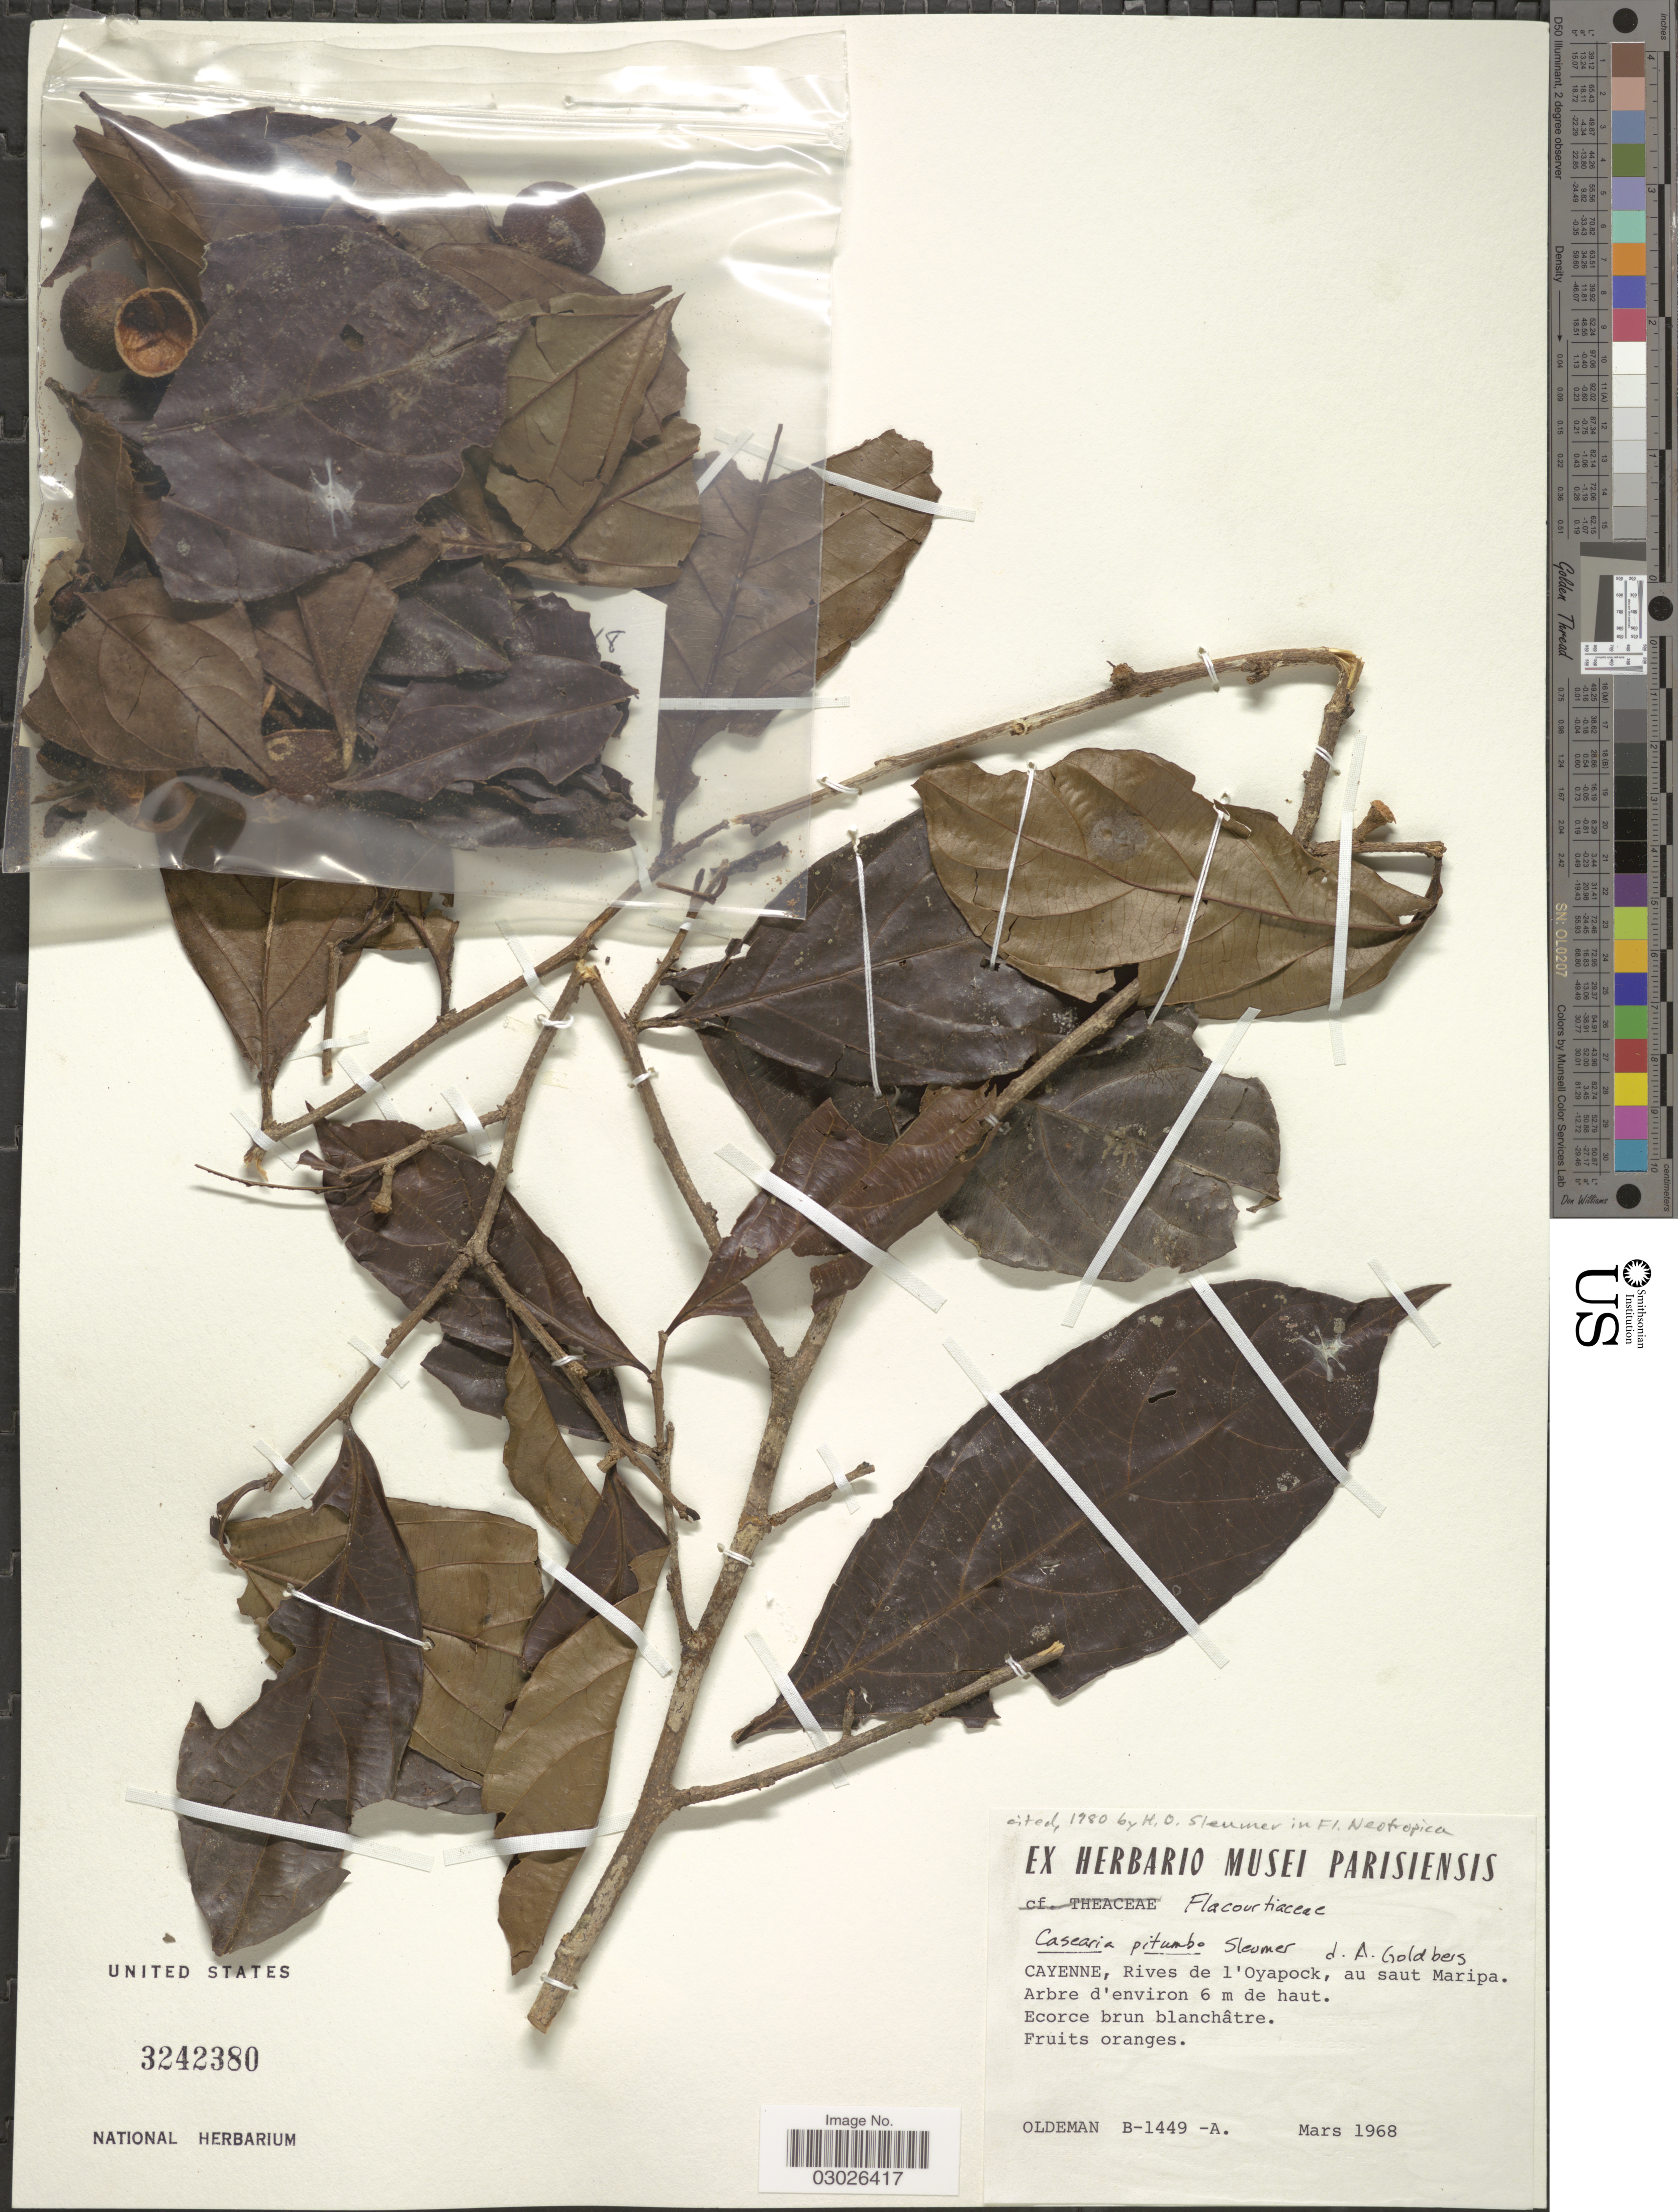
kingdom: Plantae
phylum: Tracheophyta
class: Magnoliopsida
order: Malpighiales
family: Salicaceae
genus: Casearia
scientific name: Casearia pitumba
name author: Sleumer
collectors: -- Oldeman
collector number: B-1449-A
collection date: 1968-03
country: French Guiana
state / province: Cayenne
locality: Cayenne, Rives de l'Oyapock, au saut Maripa.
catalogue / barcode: US 3242380